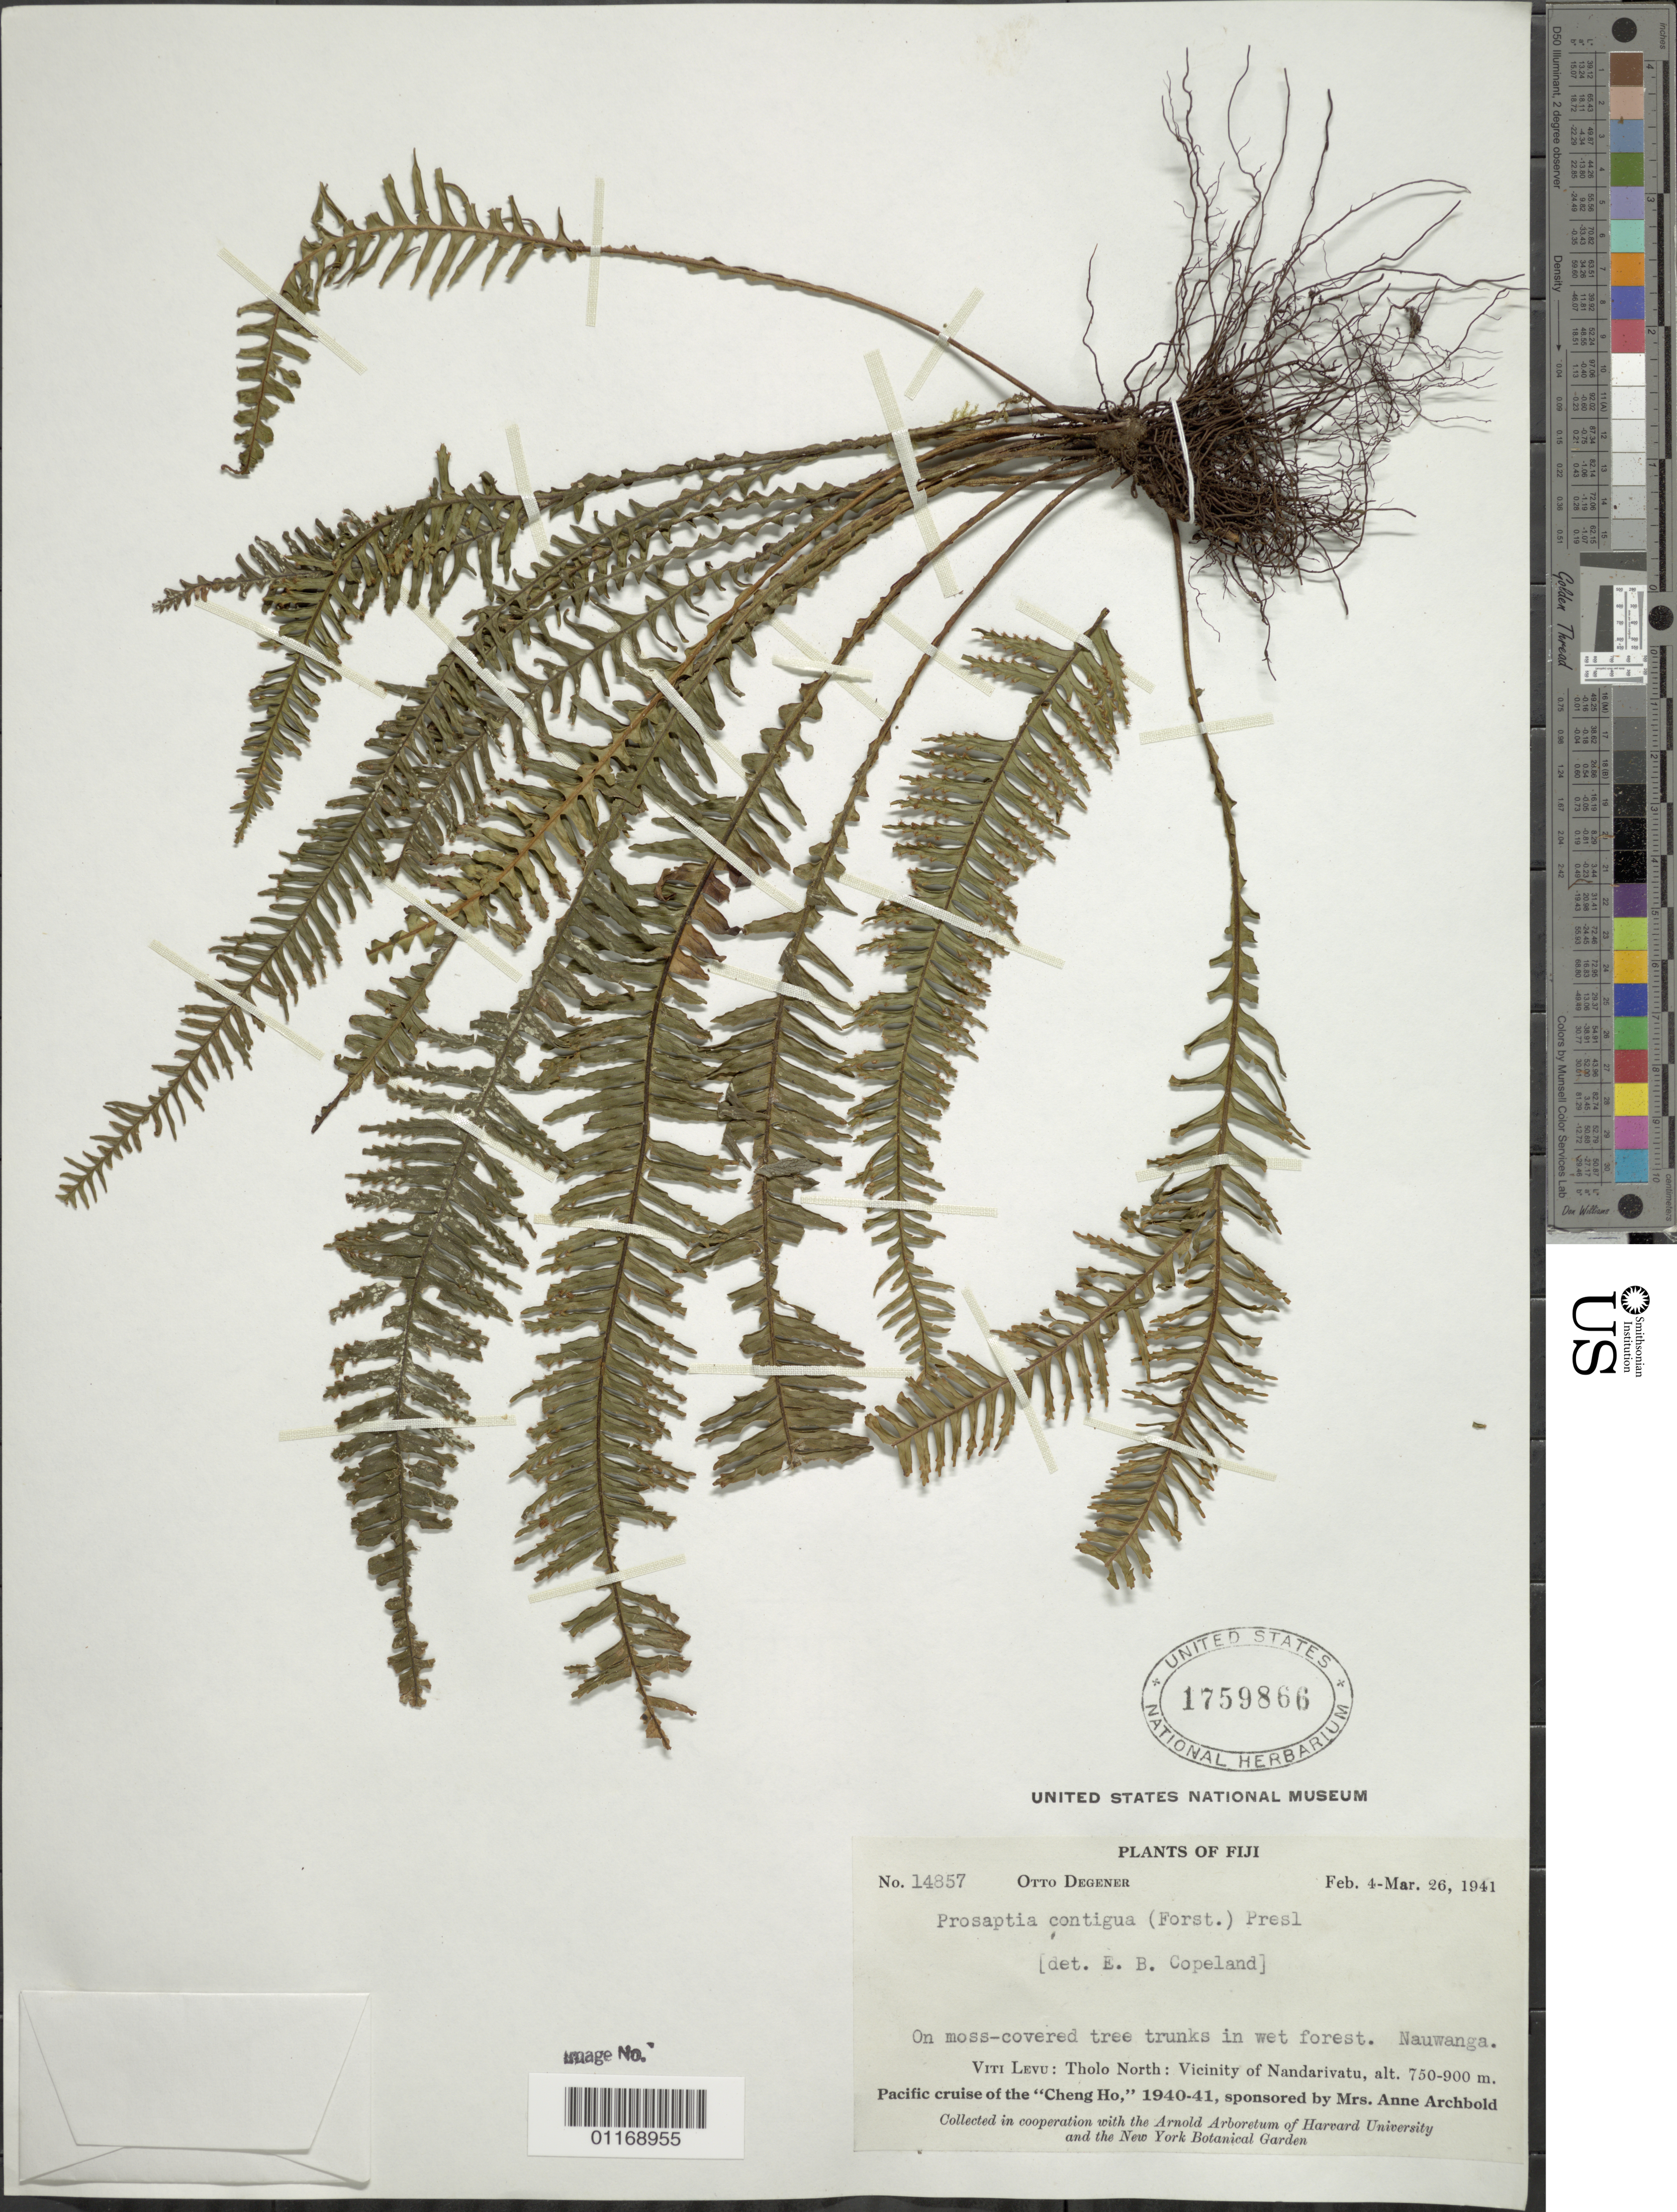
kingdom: Plantae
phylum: Tracheophyta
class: Polypodiopsida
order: Polypodiales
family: Polypodiaceae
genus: Prosaptia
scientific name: Prosaptia contigua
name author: (G. Forst.) Presl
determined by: Copeland, E. B.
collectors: O. Degener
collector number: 14857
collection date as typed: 04 Feb 1941 to 26 Mar 1941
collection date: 1941-02-04/1941-03-26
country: Fiji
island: Viti Levu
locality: Tholo North, vicinity of Nandarivatu.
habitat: Wet forest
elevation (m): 750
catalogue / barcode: US 1759866